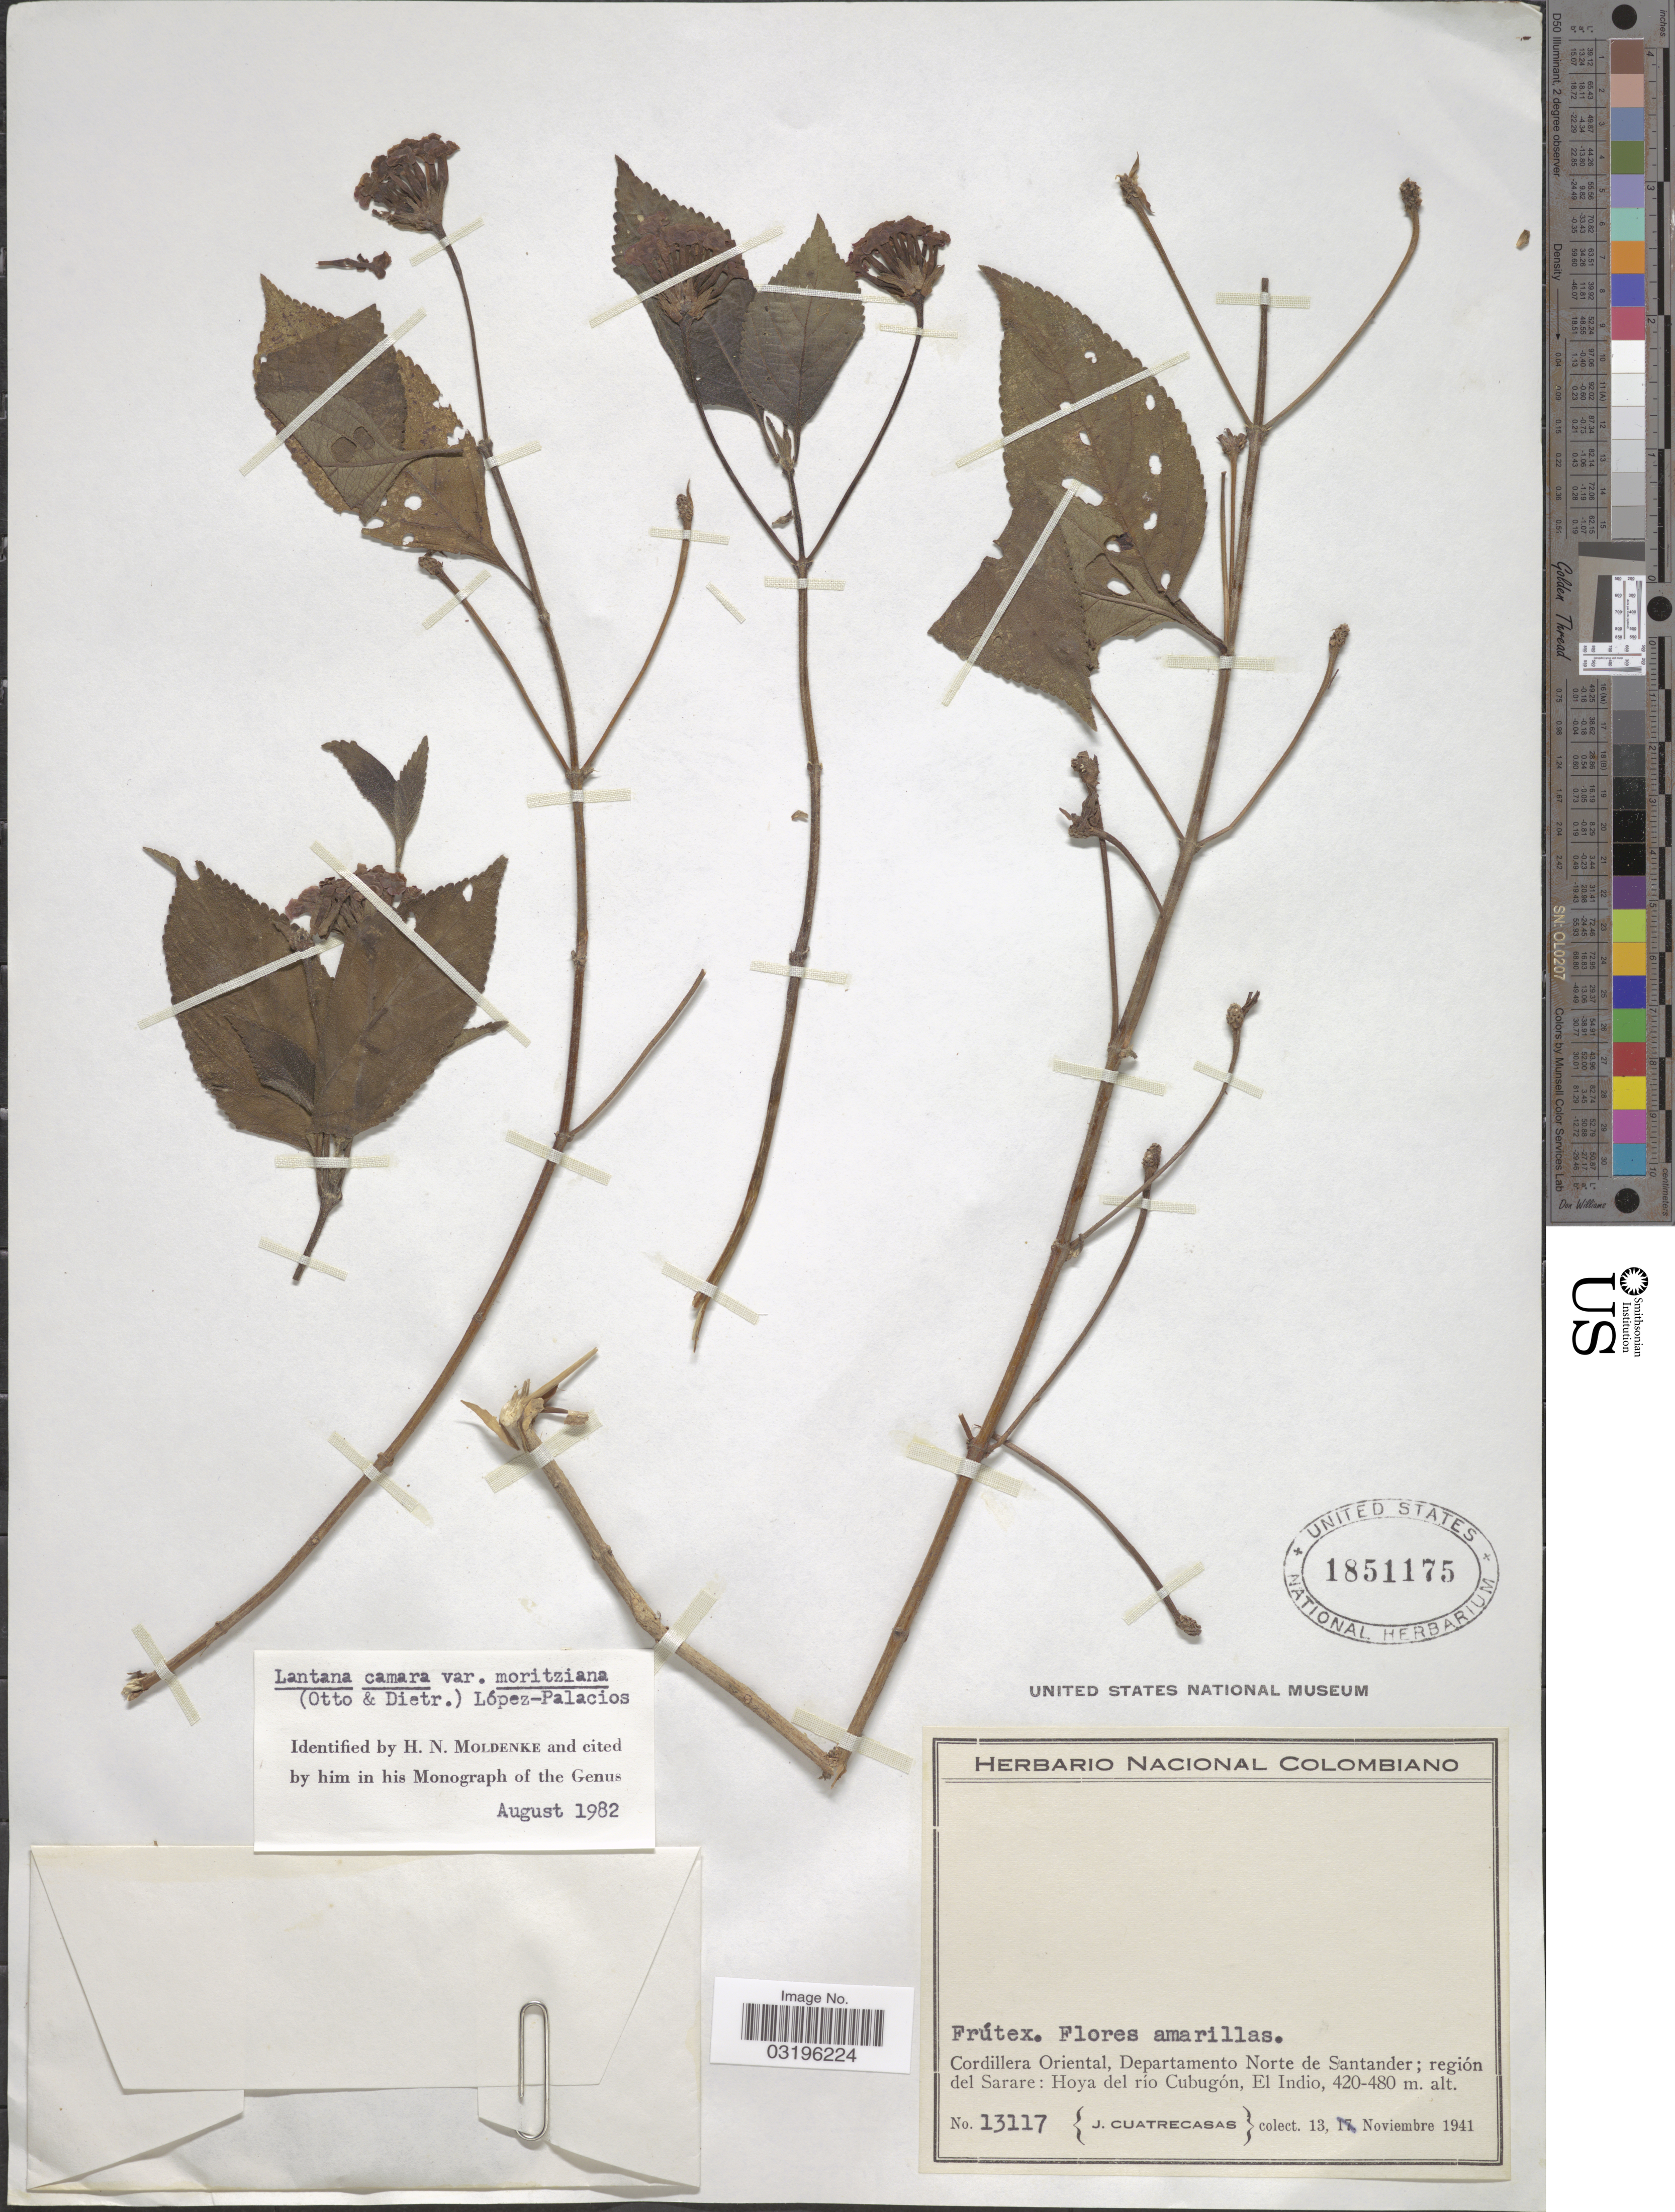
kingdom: Plantae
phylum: Tracheophyta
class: Magnoliopsida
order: Lamiales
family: Verbenaceae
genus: Lantana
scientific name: Lantana camara var. moritziana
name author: (Otto & A. Dietr.) López-Pal.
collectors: J. Cuatrecasas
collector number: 13117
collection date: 1941-11-13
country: Colombia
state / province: Norte de Santander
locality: Cordillera Oriental. Departamento Norte de Santander; región del Sarare: Hoya del rio Cubugón, El Indio.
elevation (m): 420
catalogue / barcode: US 1851175